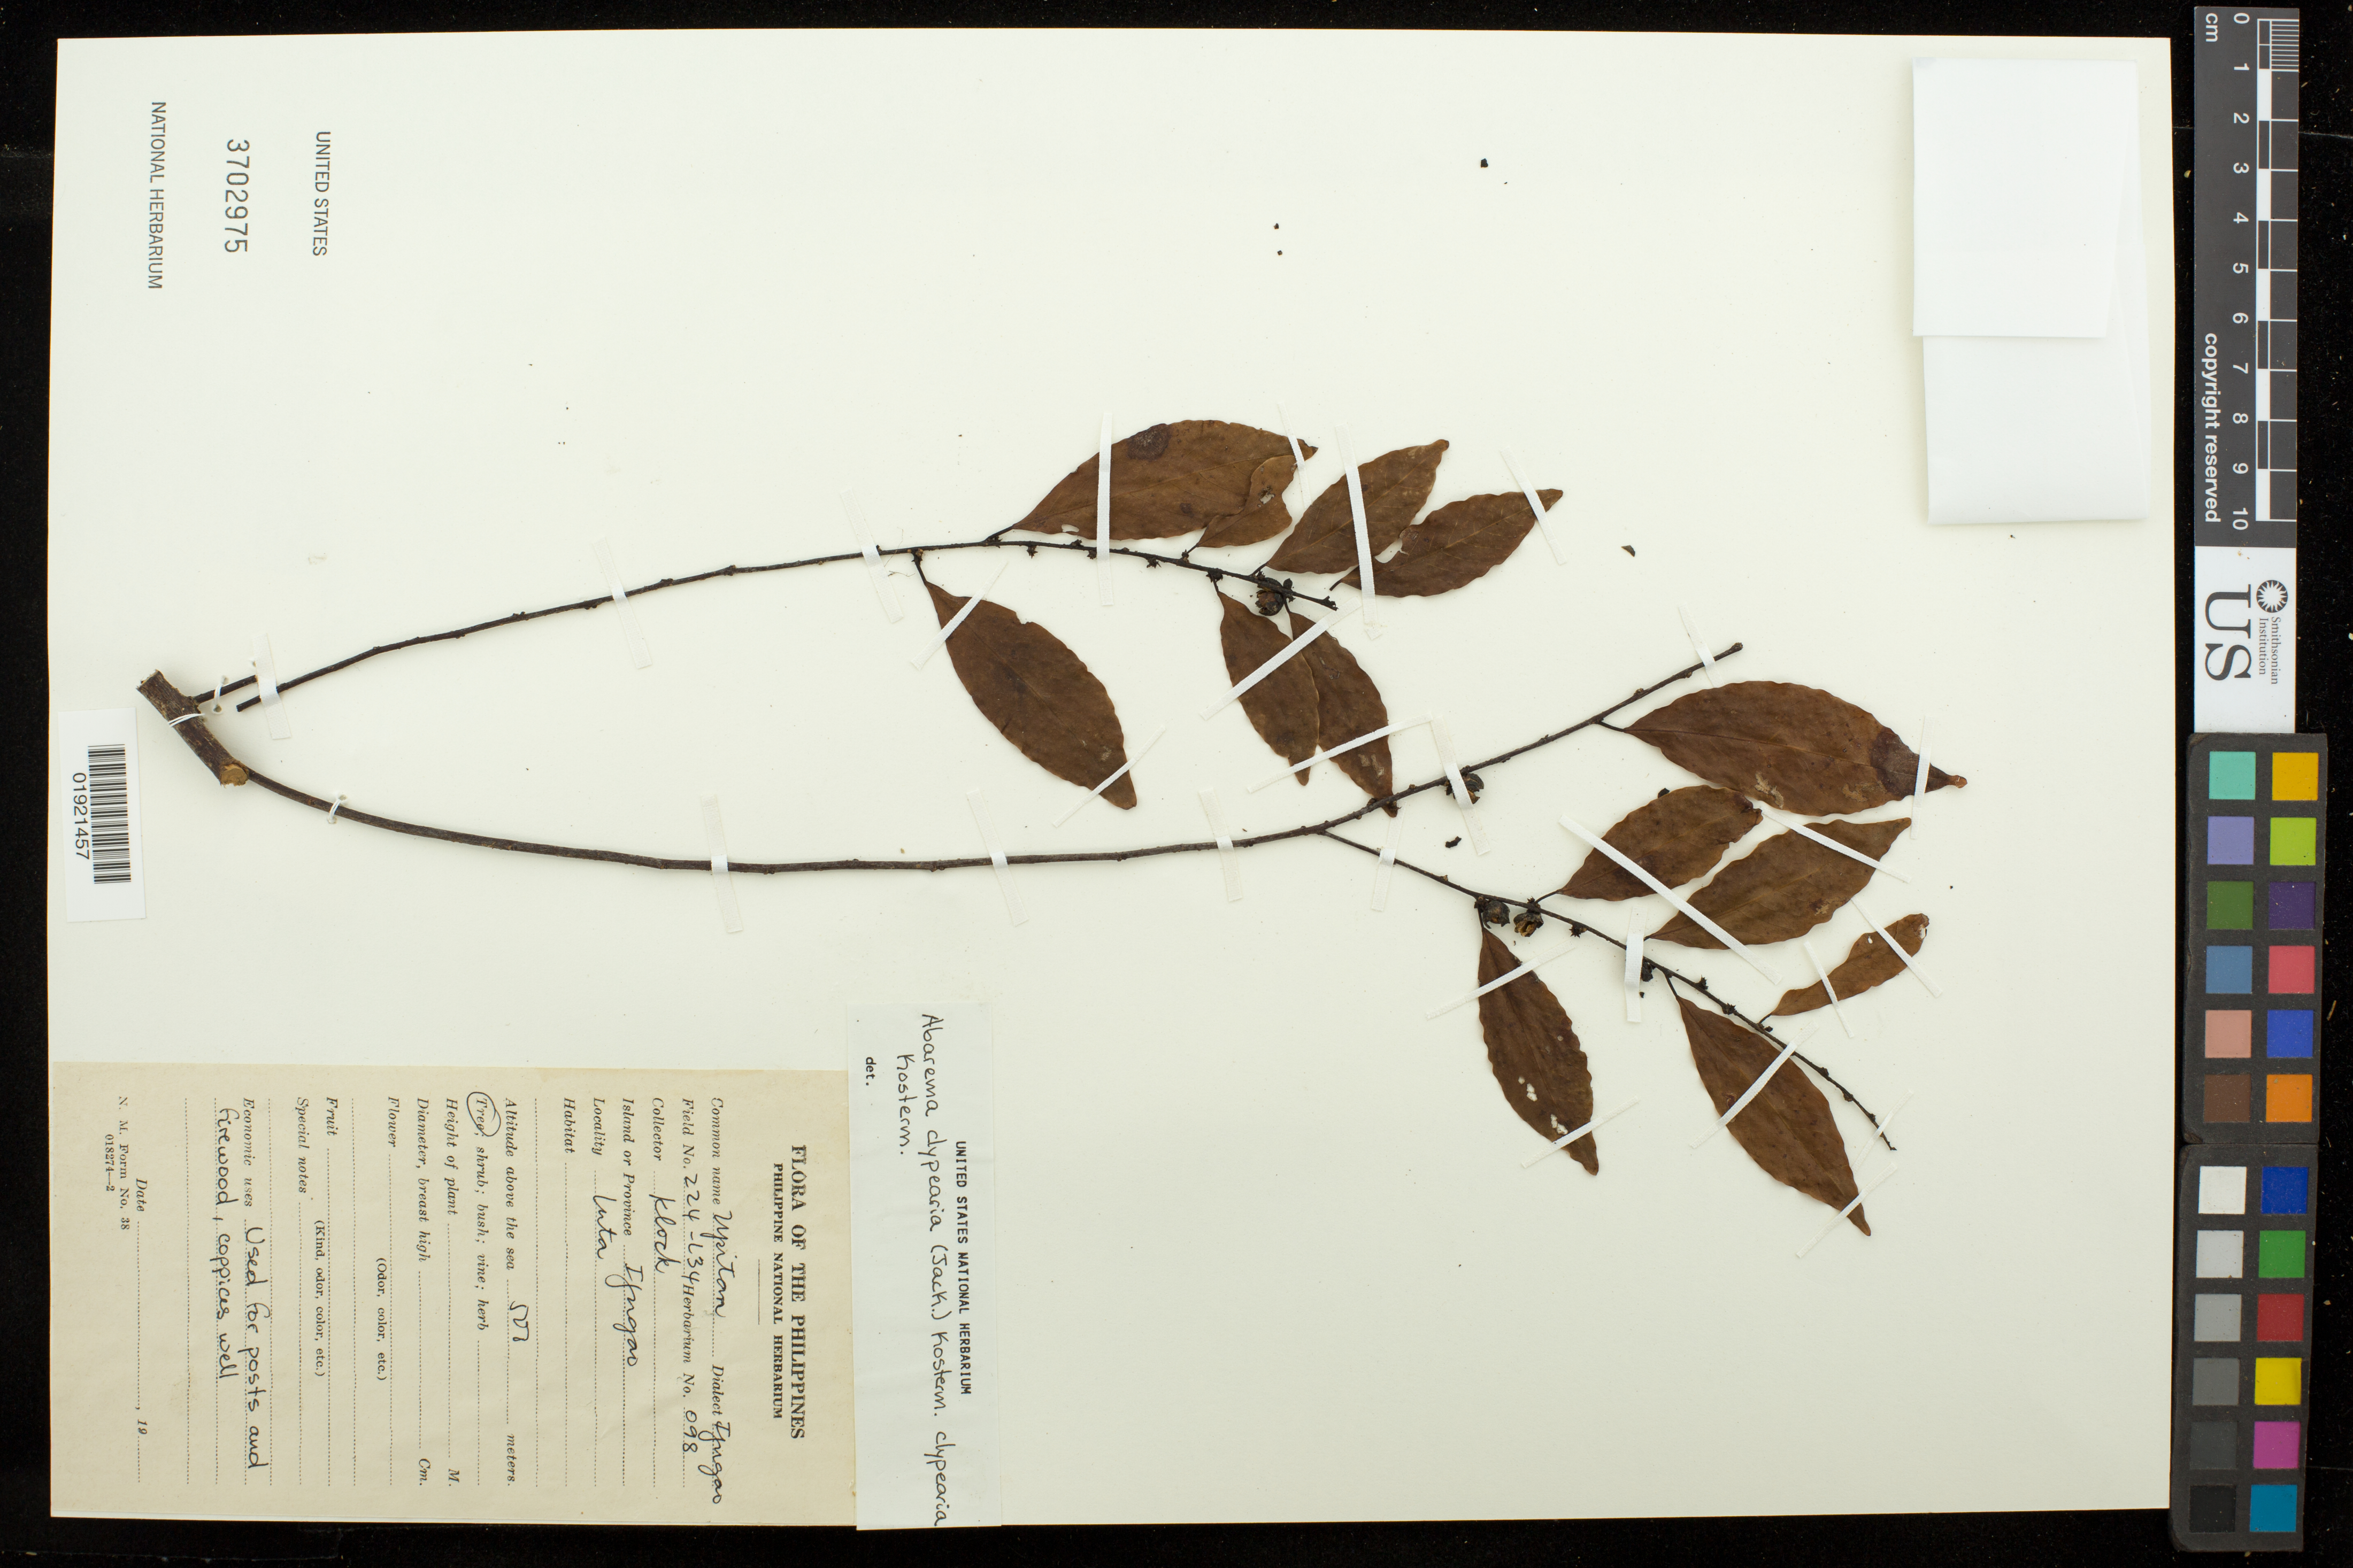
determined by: Strong, Mark T., (BOT), Smithsonian Institution - National Museum of Natural History (UNITED STATES)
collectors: Klock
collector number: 224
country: Philippines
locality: Ifugao, Luta.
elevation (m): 500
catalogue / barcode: US 3702975